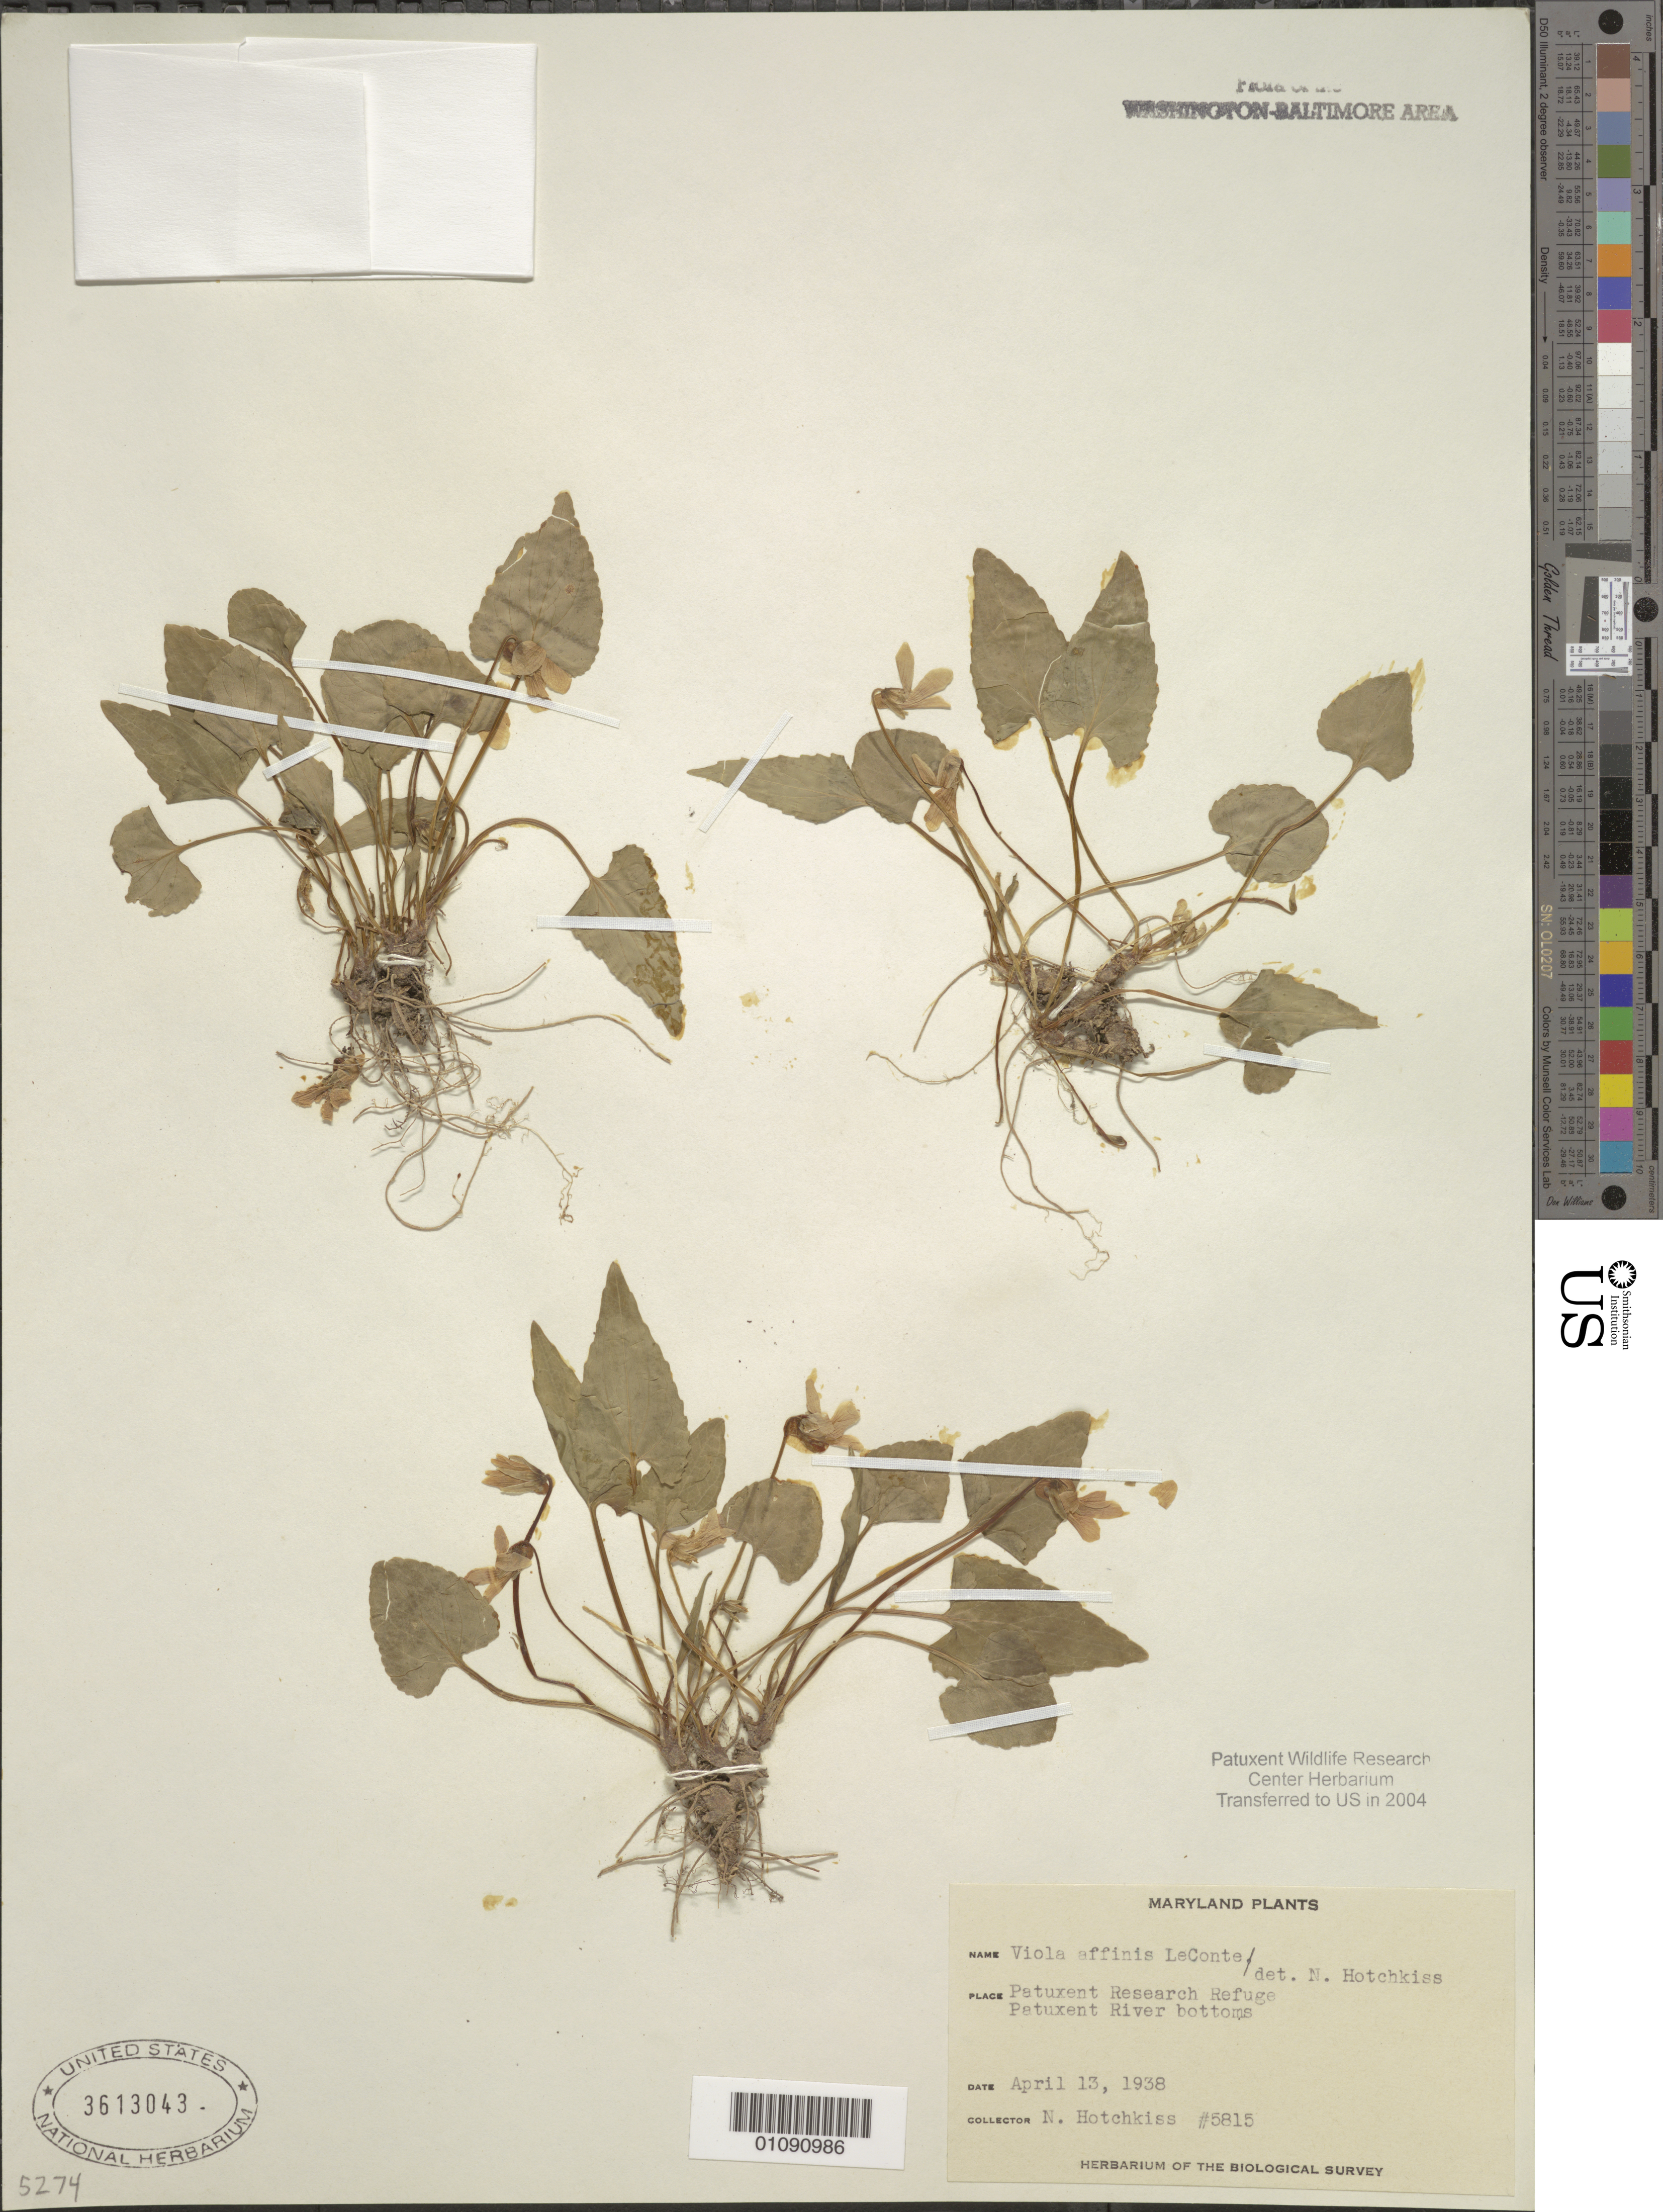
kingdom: Plantae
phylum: Tracheophyta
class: Magnoliopsida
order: Malpighiales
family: Violaceae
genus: Viola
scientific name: Viola sororia var. affinis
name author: (LeConte) McKinney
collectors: N. Hotchkiss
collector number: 5815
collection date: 1938-04-13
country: United States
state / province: Maryland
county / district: Prince George's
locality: Patuxent Wildlife Refuge.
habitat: Patuxent River bottom.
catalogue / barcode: US 3613043